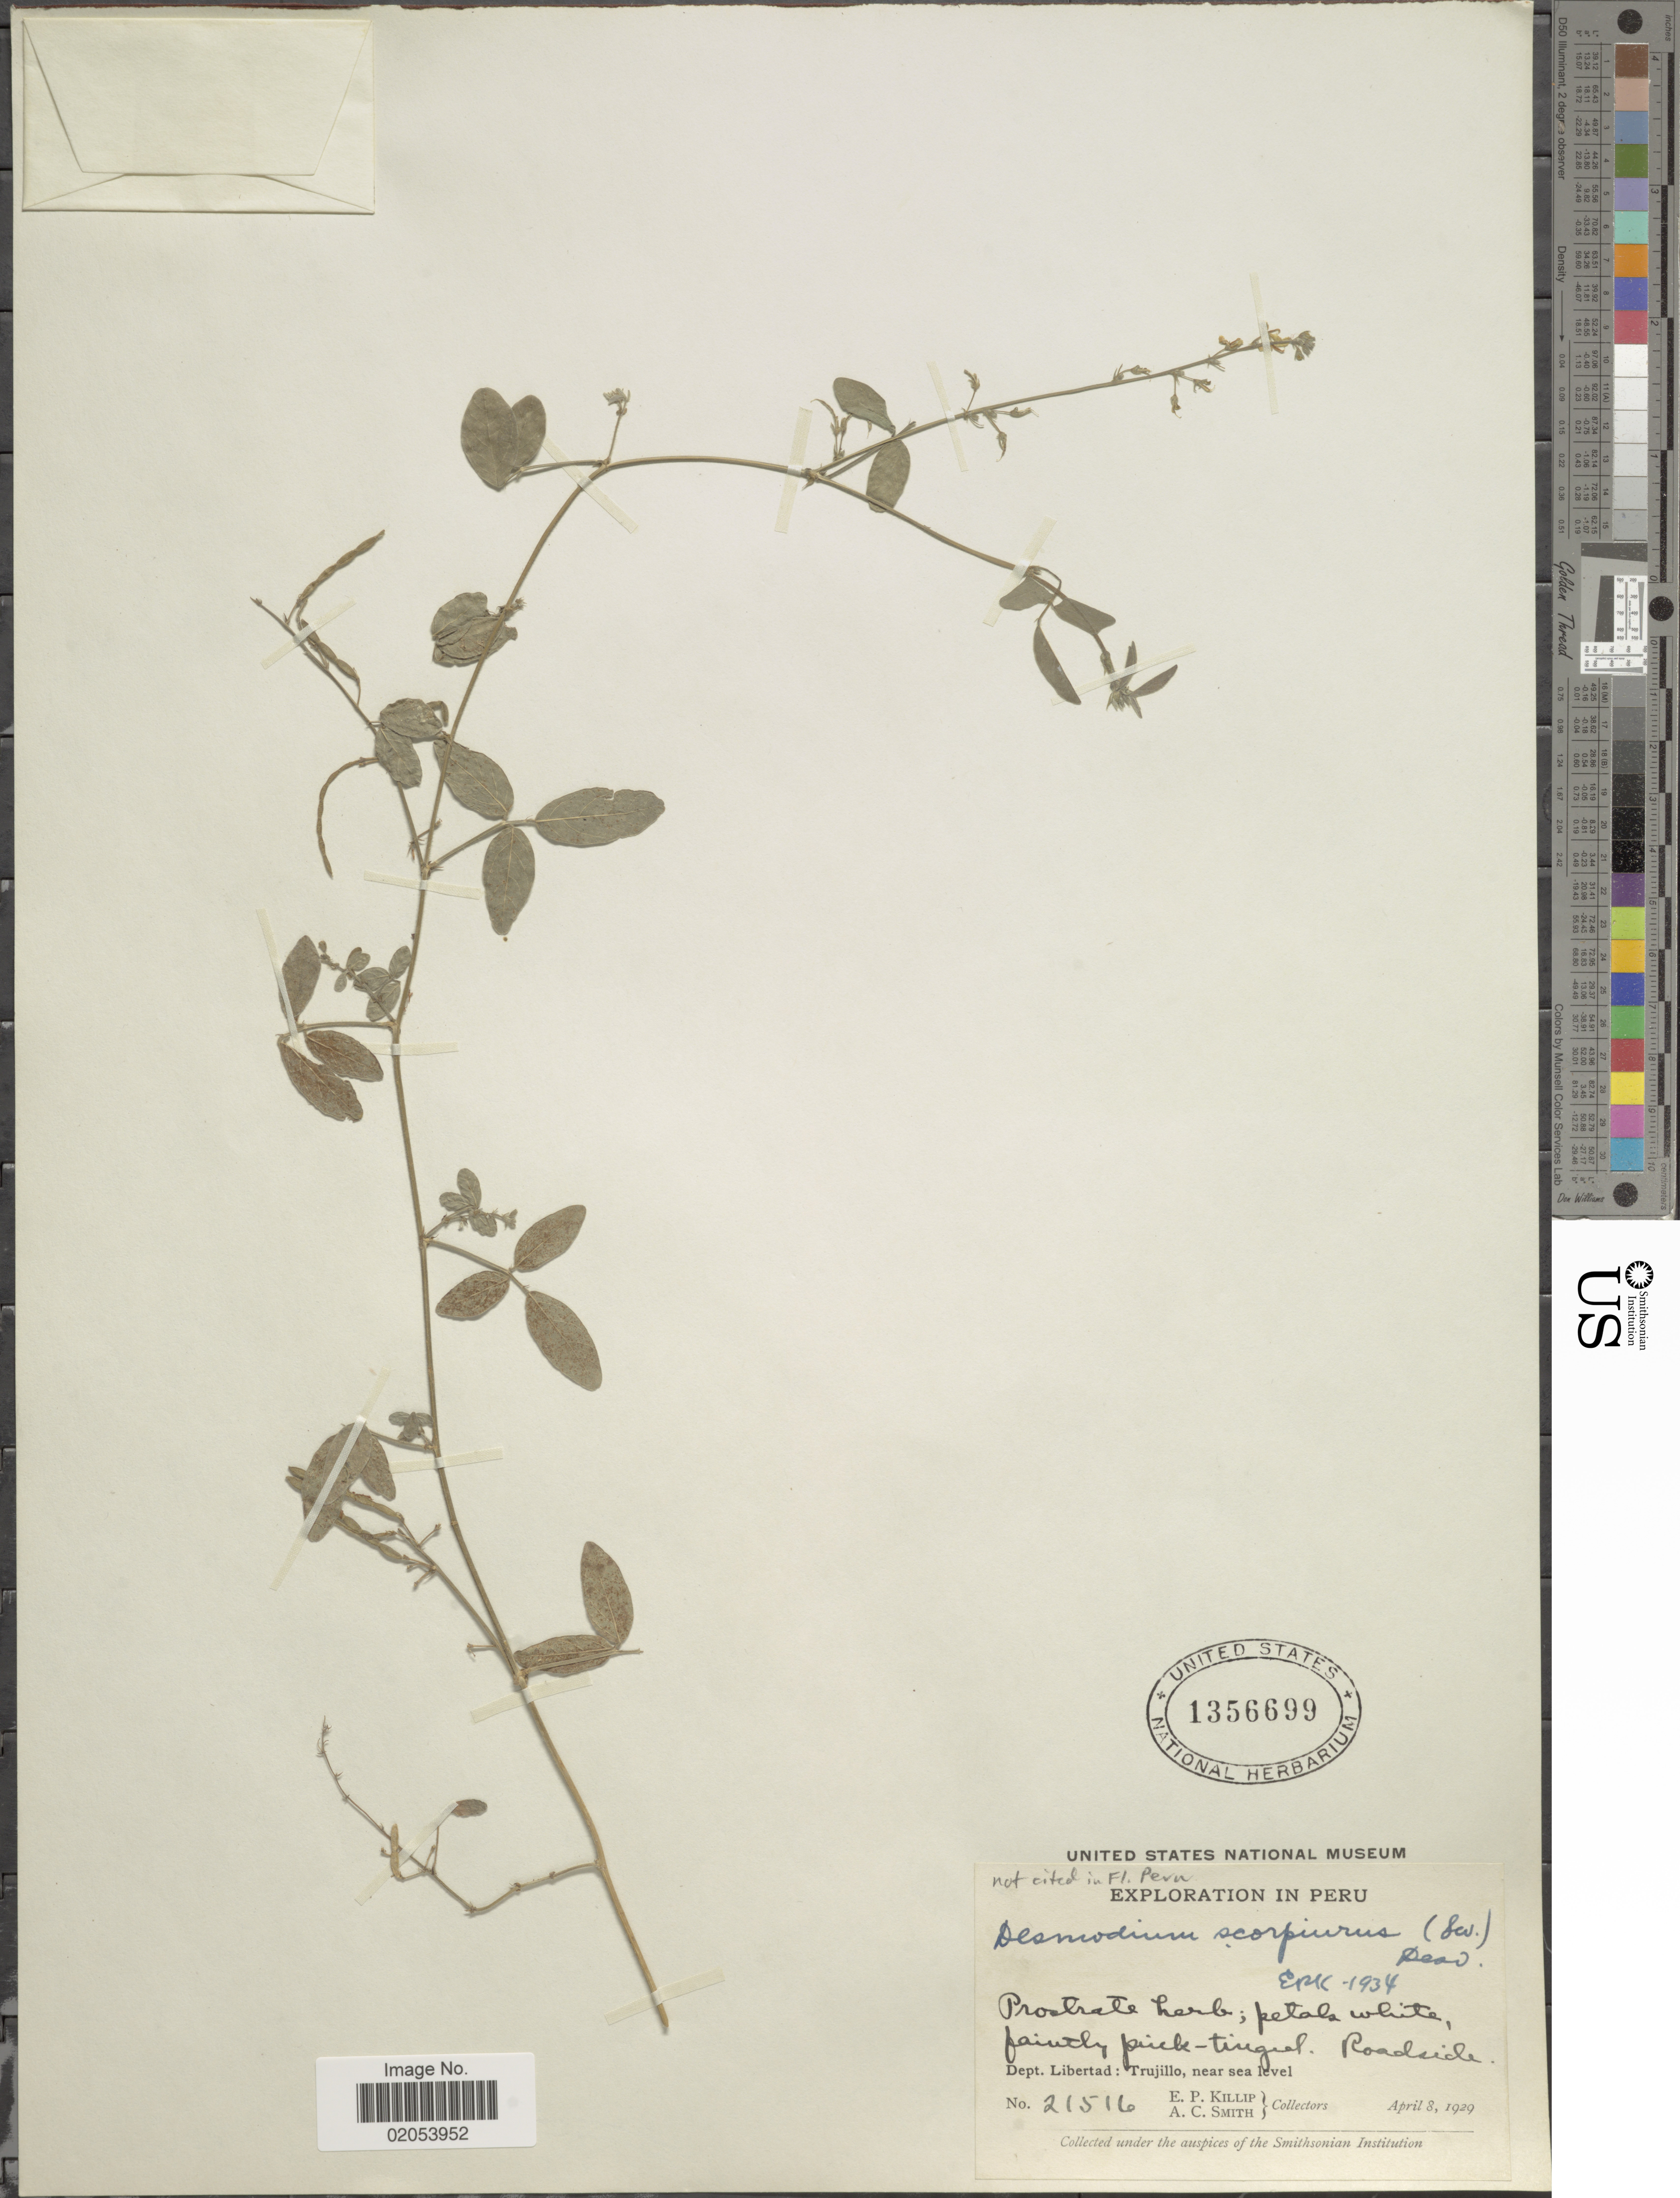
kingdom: Plantae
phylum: Tracheophyta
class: Magnoliopsida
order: Fabales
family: Fabaceae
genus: Desmodium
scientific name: Desmodium scorpiurus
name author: (Sw.) Desv. ex DC.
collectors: E. P. Killip & A. C. Smith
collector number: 21516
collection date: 1929-04-08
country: Peru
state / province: La Libertad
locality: Dept. Libertad: Trujillo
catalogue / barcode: US 1356699